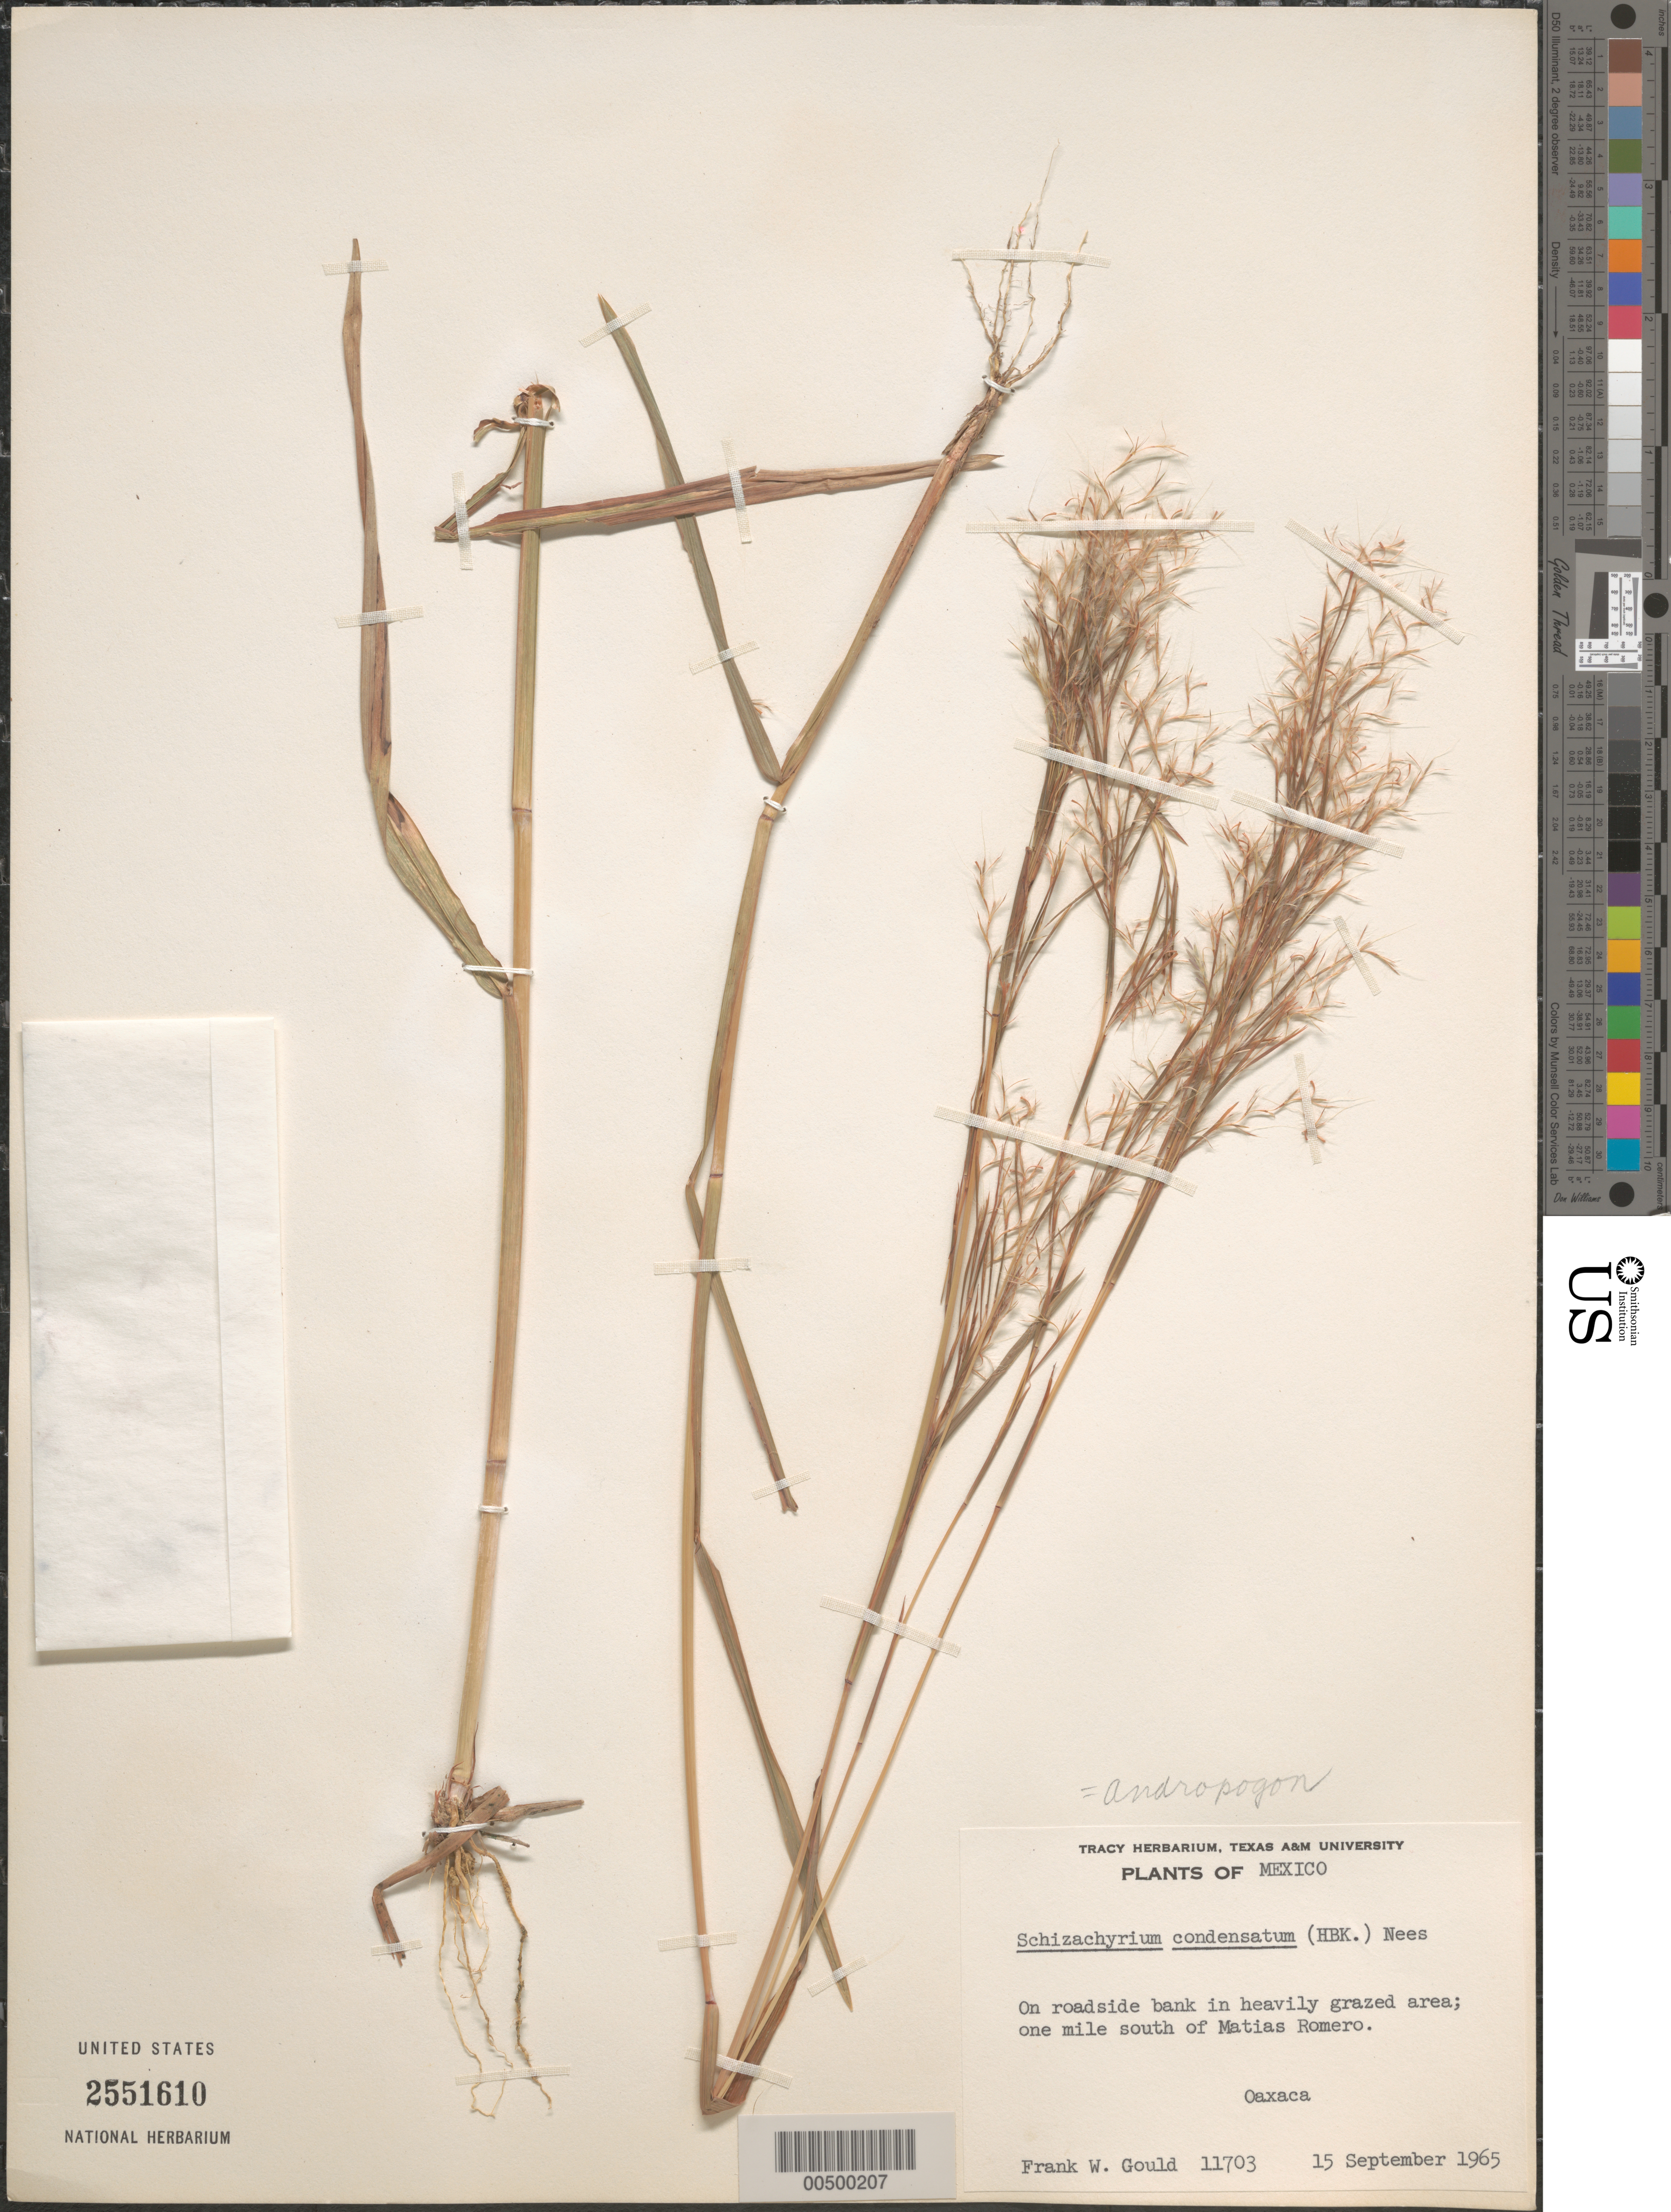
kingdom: Plantae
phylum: Tracheophyta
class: Liliopsida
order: Poales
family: Poaceae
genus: Schizachyrium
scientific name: Schizachyrium condensatum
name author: (Kunth) Nees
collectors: F. W. Gould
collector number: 11703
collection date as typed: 15 Sep 1965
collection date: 1965-09-15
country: Mexico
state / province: Oaxaca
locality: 1 mi S of Matias Romero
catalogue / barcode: US 2551610